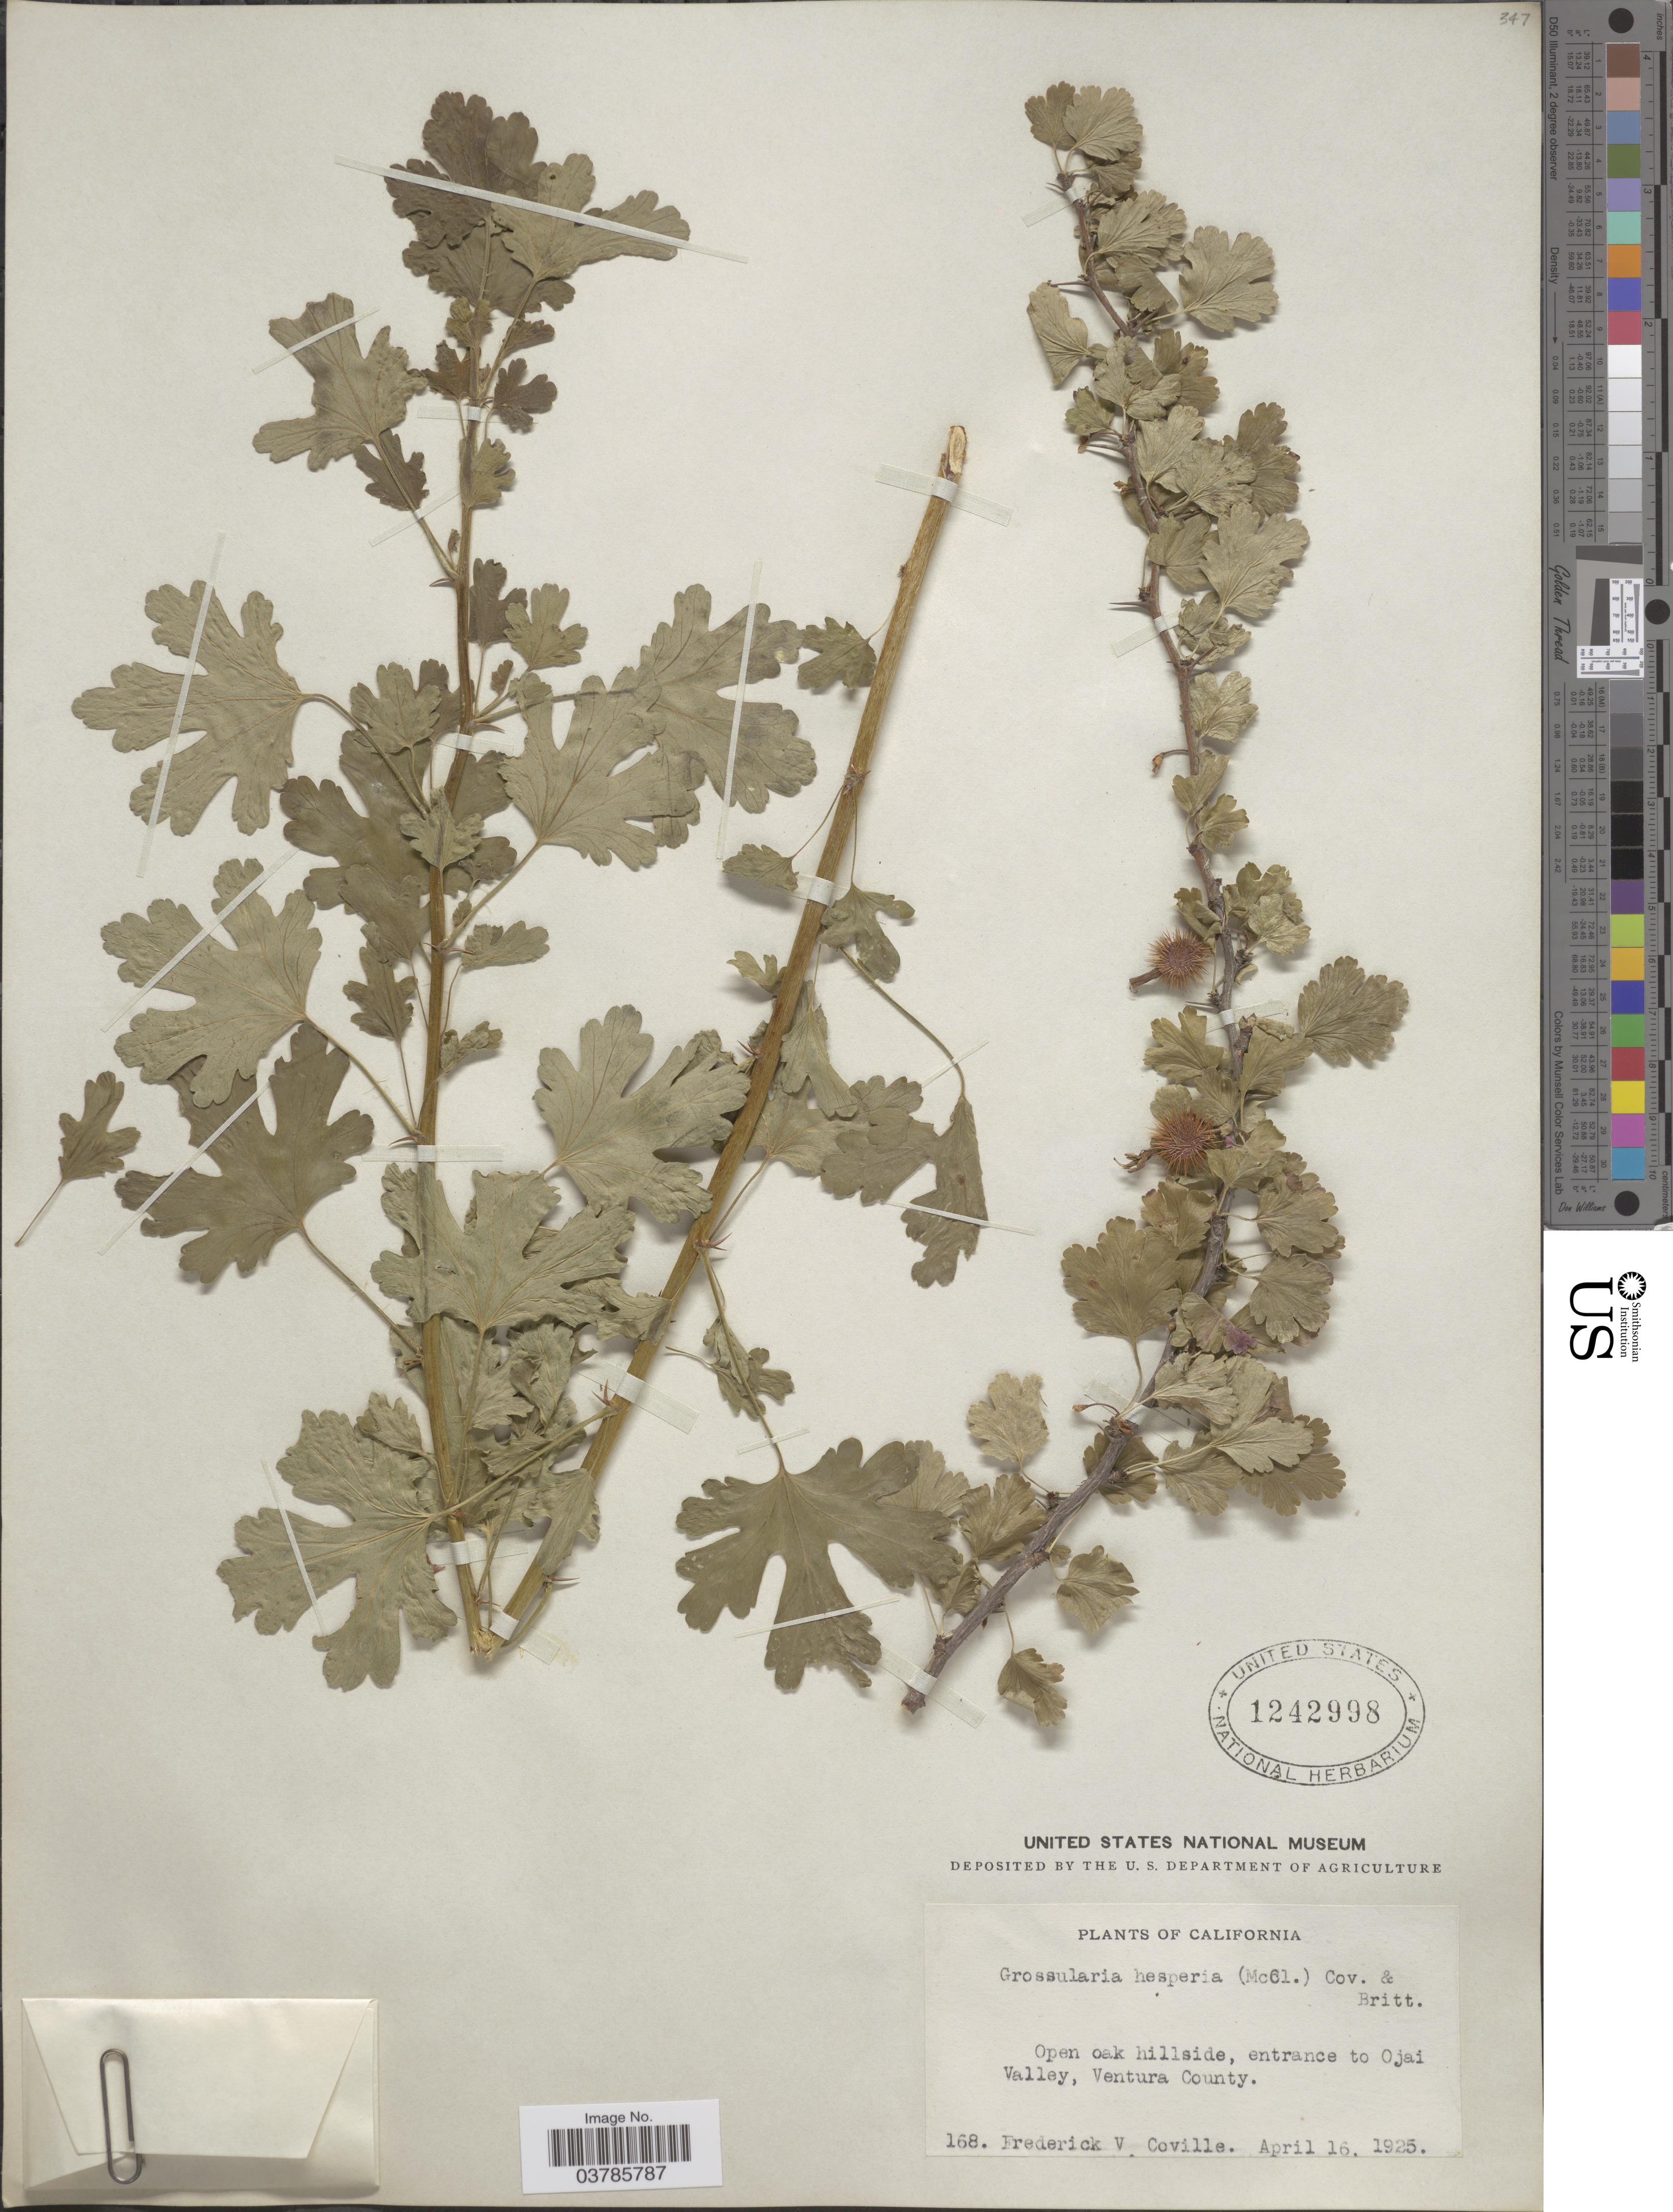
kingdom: Plantae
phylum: Tracheophyta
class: Magnoliopsida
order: Saxifragales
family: Grossulariaceae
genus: Ribes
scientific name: Ribes californicum var. hesperium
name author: (McClatchie) Jeps.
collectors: F. V. Coville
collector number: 168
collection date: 1925-04-16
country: United States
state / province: California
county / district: Ventura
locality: Open oak hillside, entrance to Ojai Valley, Ventura County.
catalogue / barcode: US 1242998